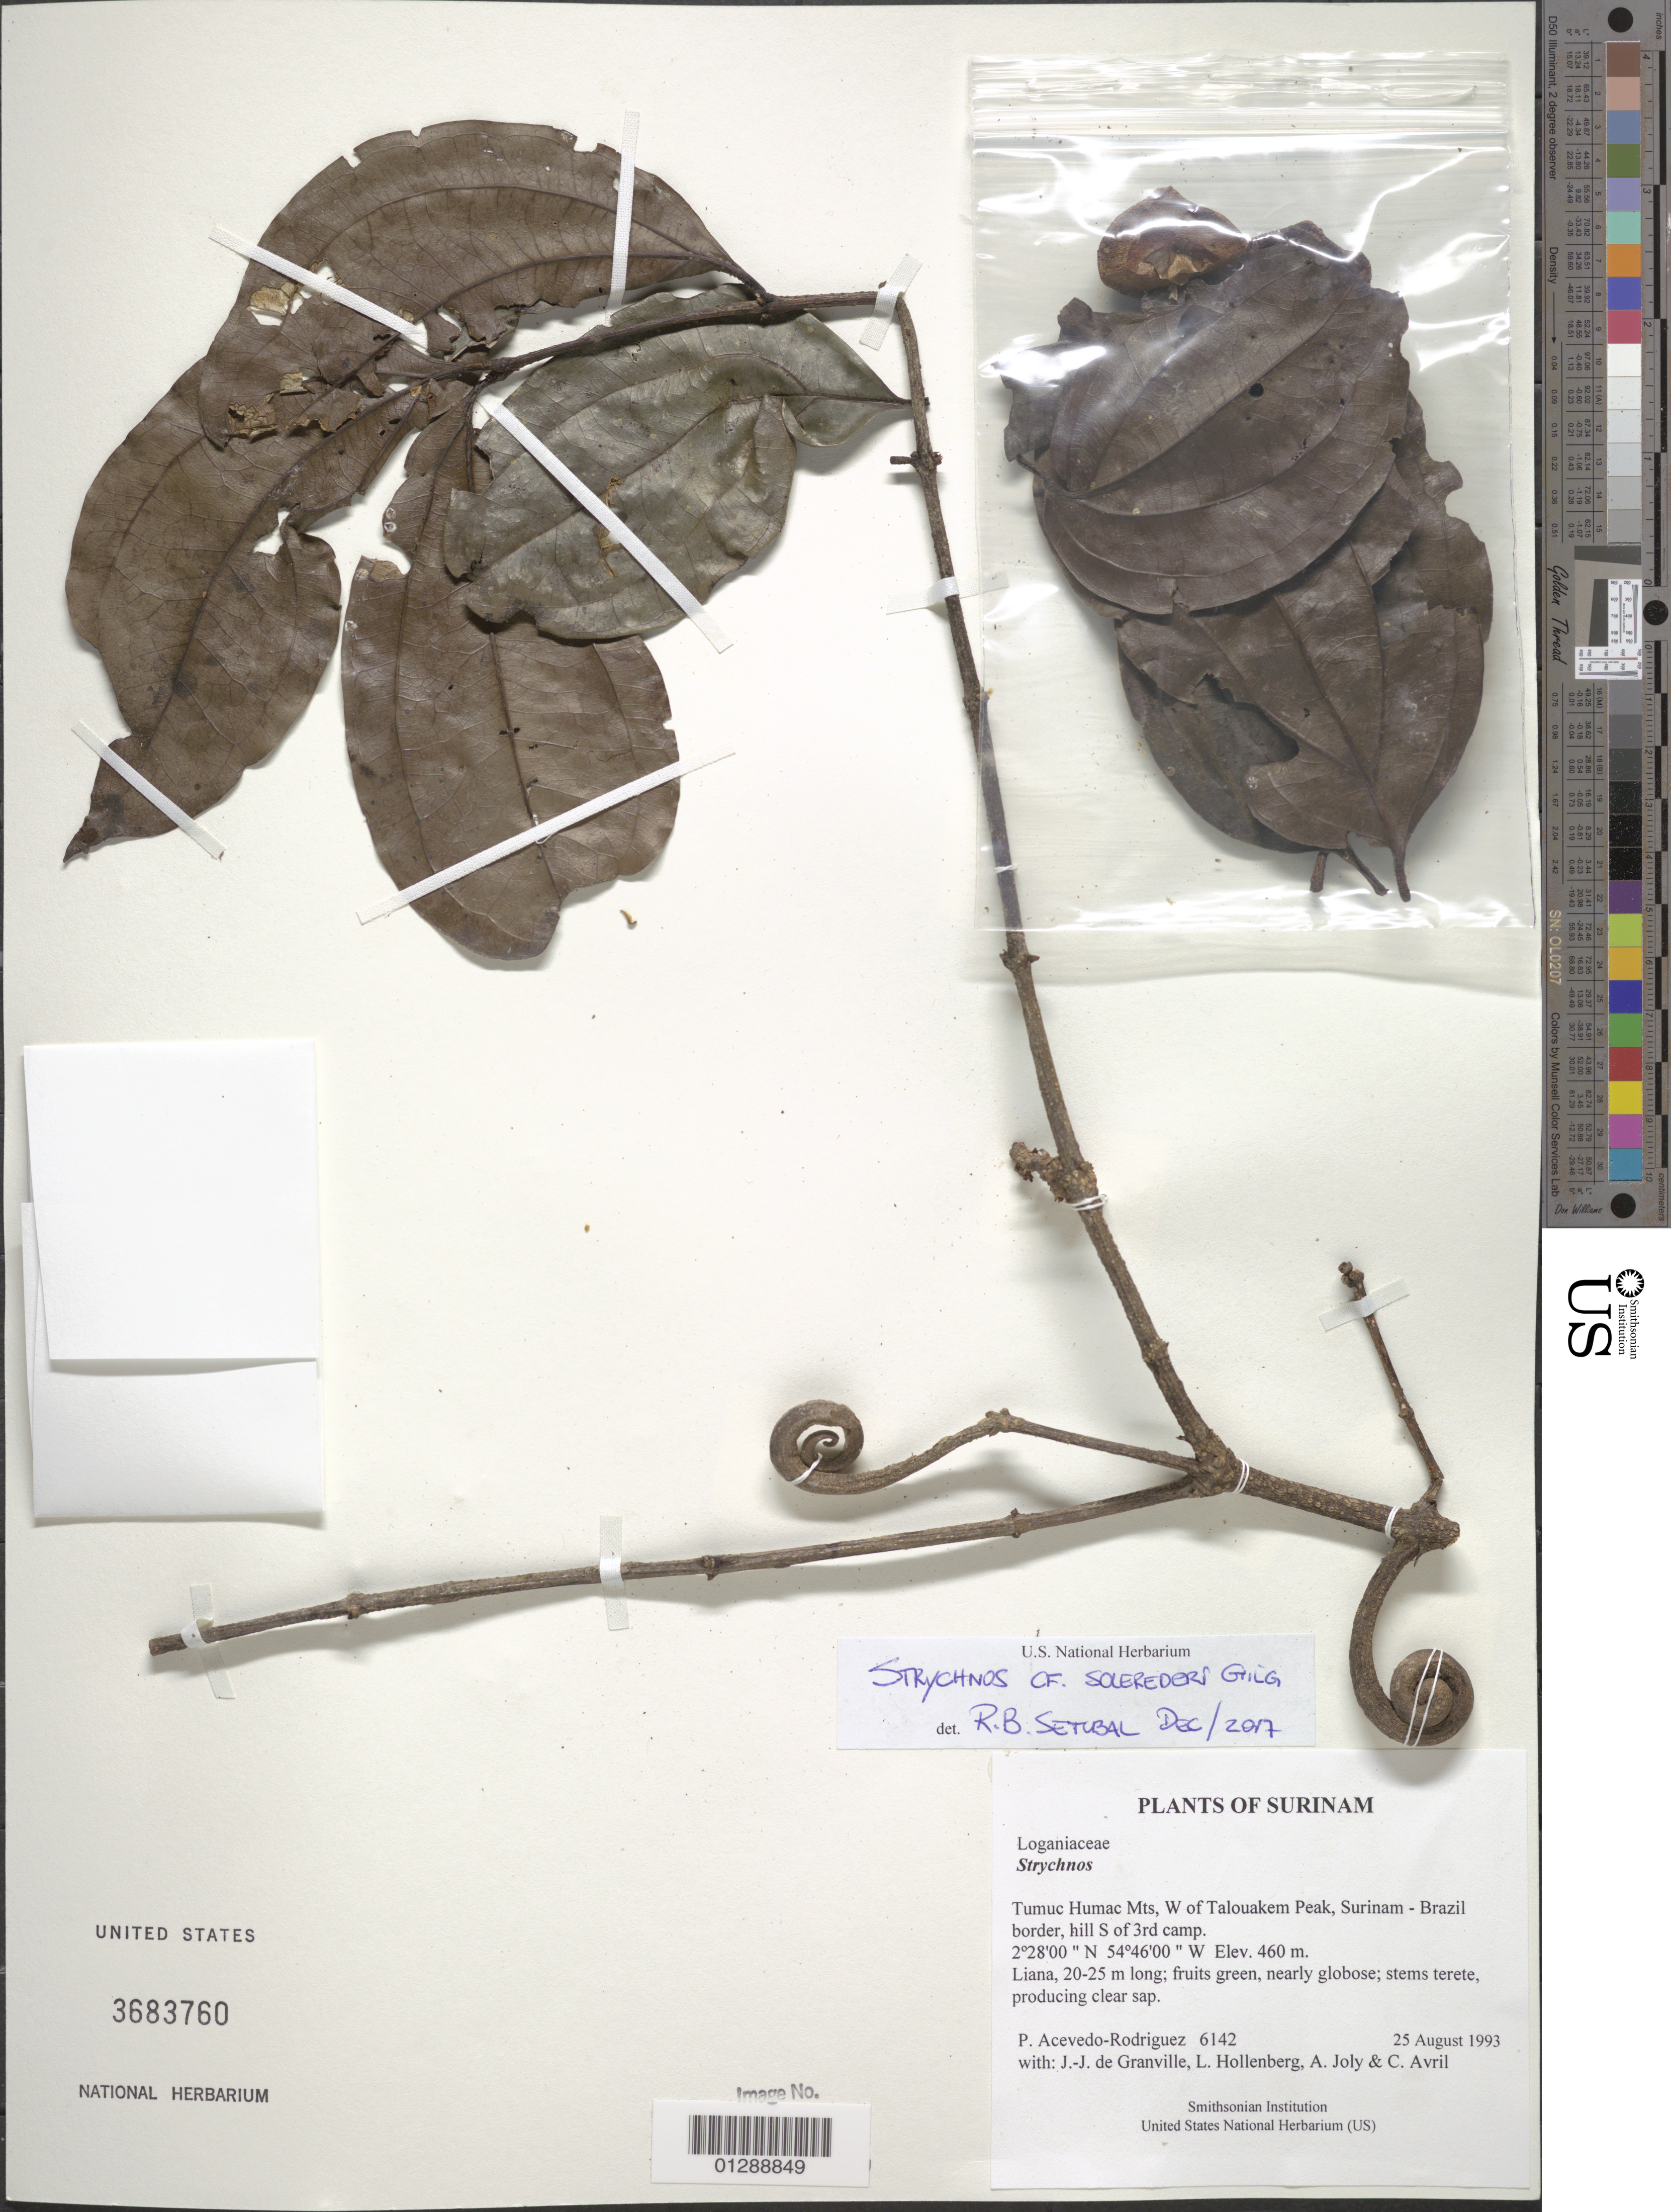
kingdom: Plantae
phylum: Tracheophyta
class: Magnoliopsida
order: Gentianales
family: Loganiaceae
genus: Strychnos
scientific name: Strychnos solerederi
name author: Gilg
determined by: Setubal, R. B.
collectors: P. Acevedo-Rodr., J.-J. de Granville, L. Hollenberg, A. Joly & C. Avril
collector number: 6142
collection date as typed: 25 August 1993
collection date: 1993-08-25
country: Suriname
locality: Tumuc Humac Mts, W of Talouakem Peak, Surinam - Brazil border, hill S of 3rd camp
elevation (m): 460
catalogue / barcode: US 3683760